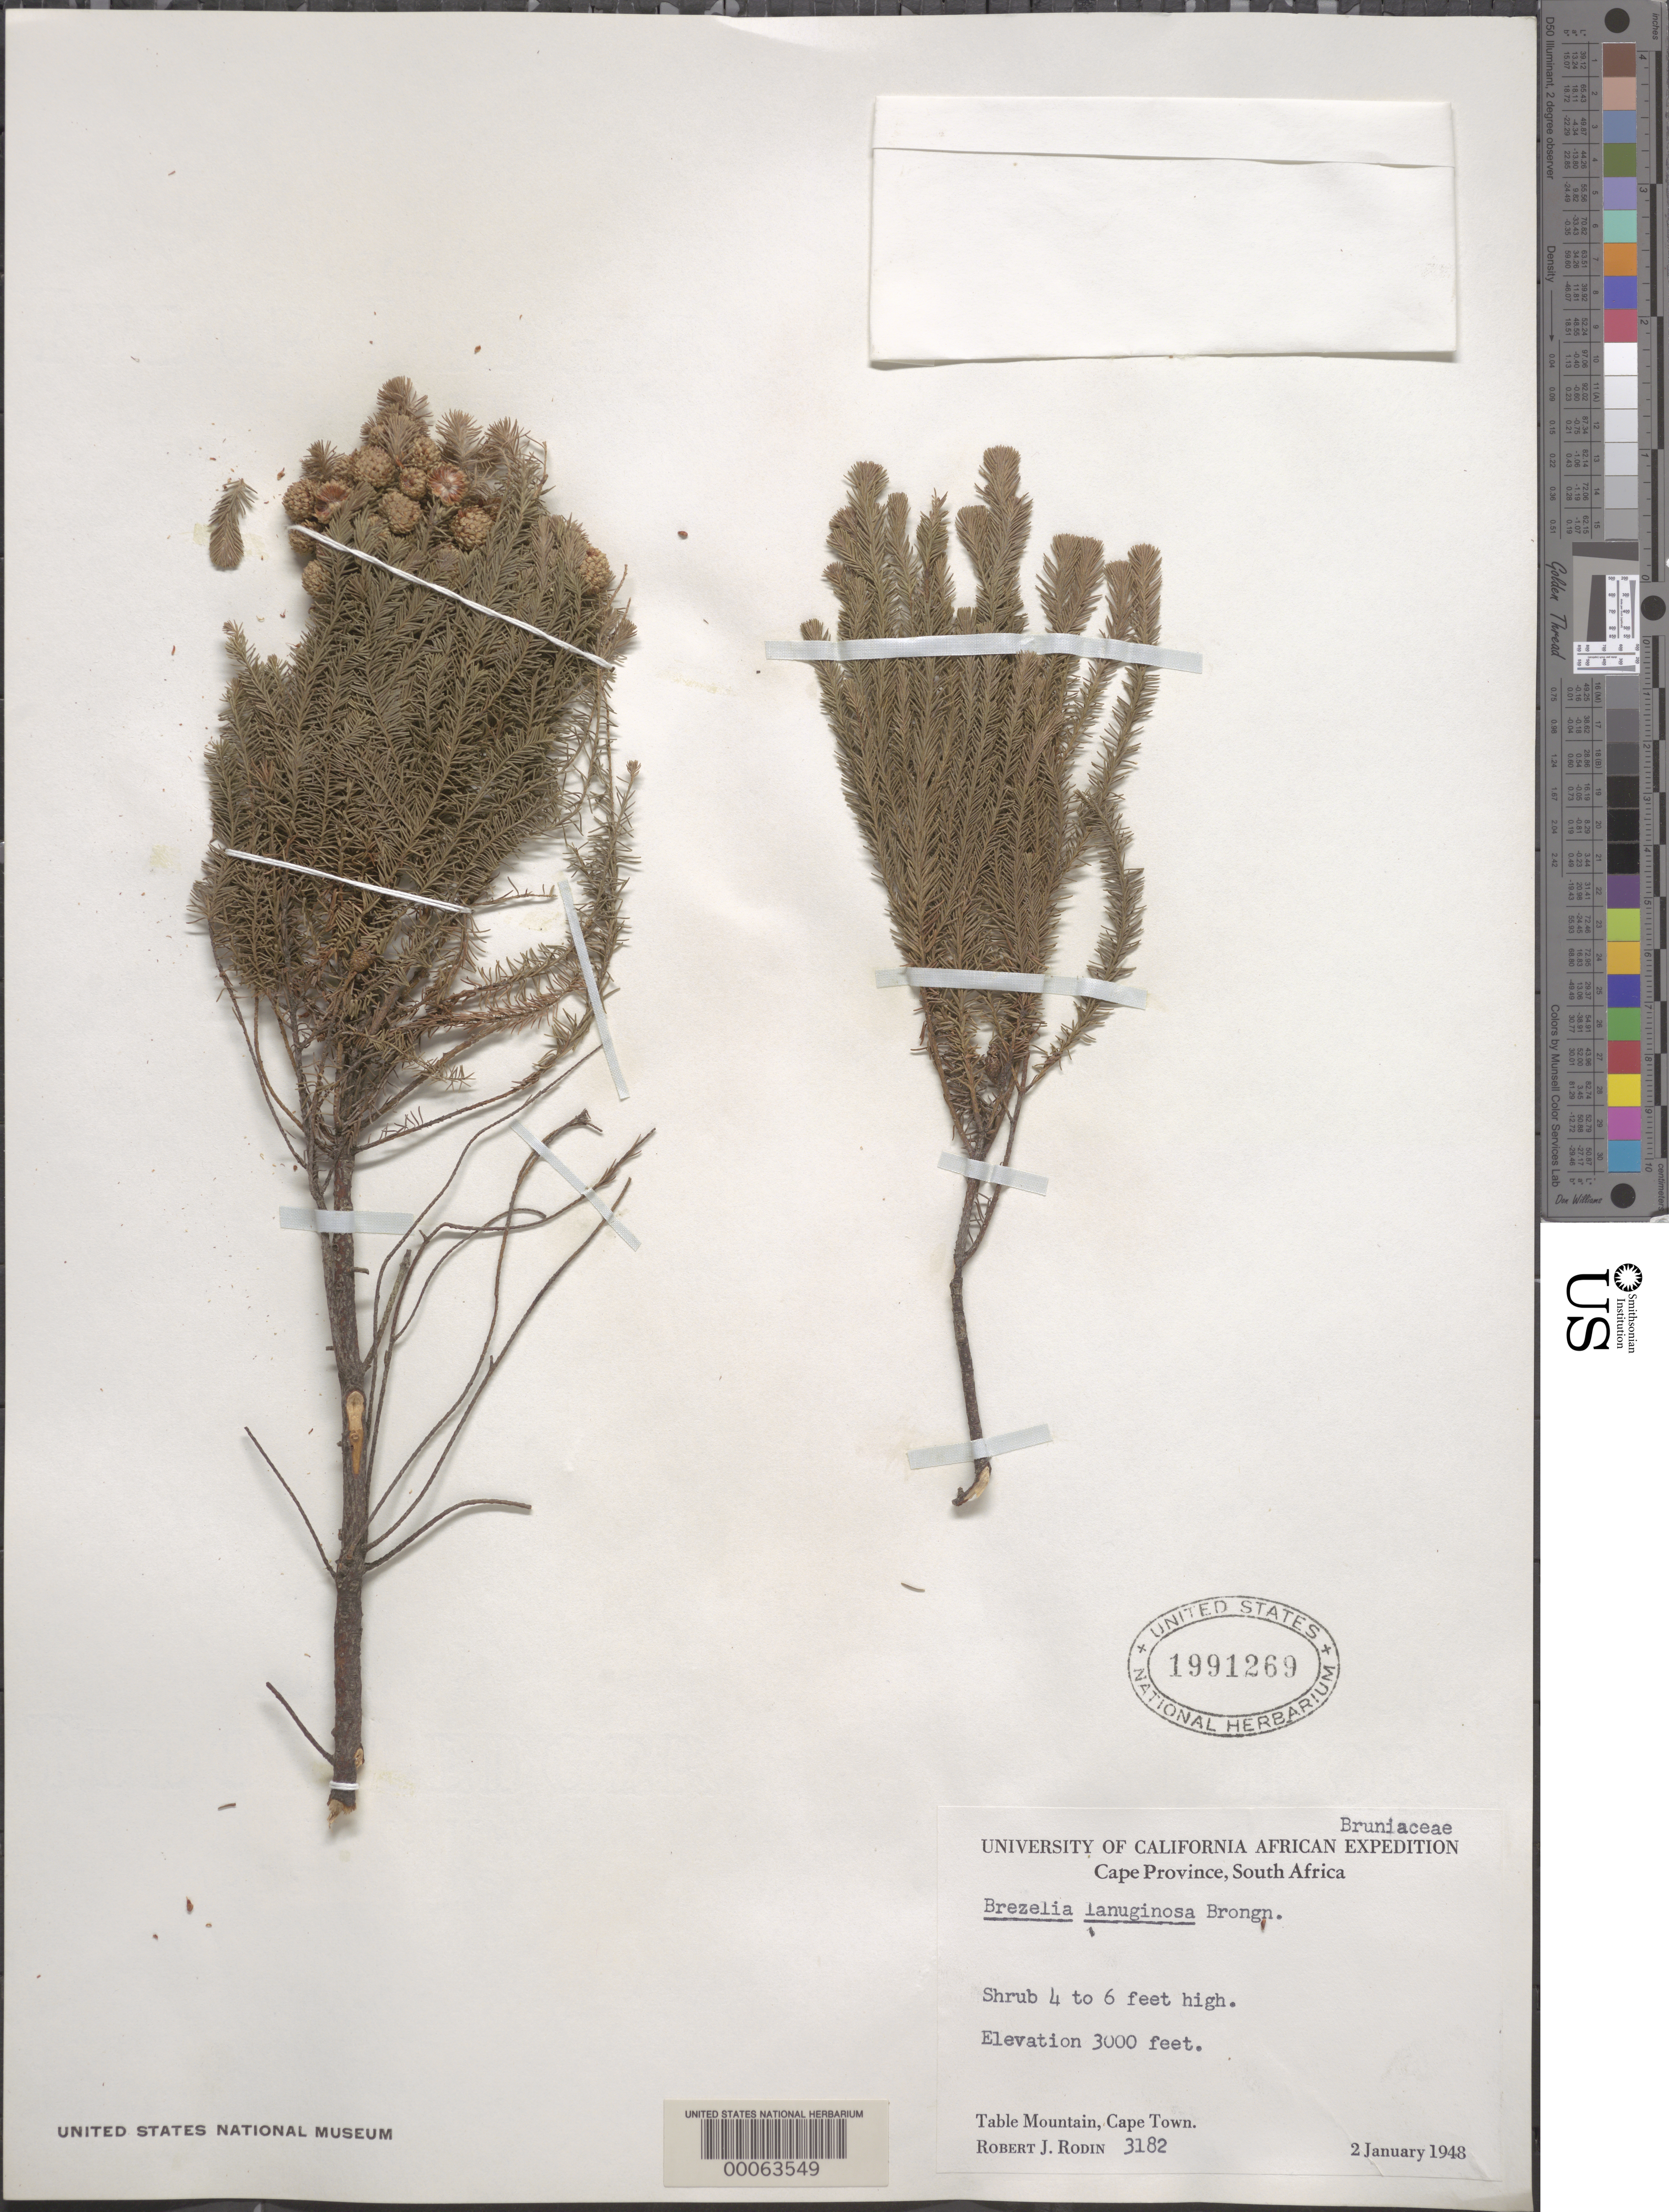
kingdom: Plantae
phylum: Tracheophyta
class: Magnoliopsida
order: Bruniales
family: Bruniaceae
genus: Berzelia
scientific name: Berzelia lanuginosa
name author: (L.) Brongn.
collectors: R. J. Rodin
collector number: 3182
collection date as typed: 02 Jan 1948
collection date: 1948-01-02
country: South Africa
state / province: Western Cape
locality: Table mountain, cape town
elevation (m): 914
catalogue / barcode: US 1991269